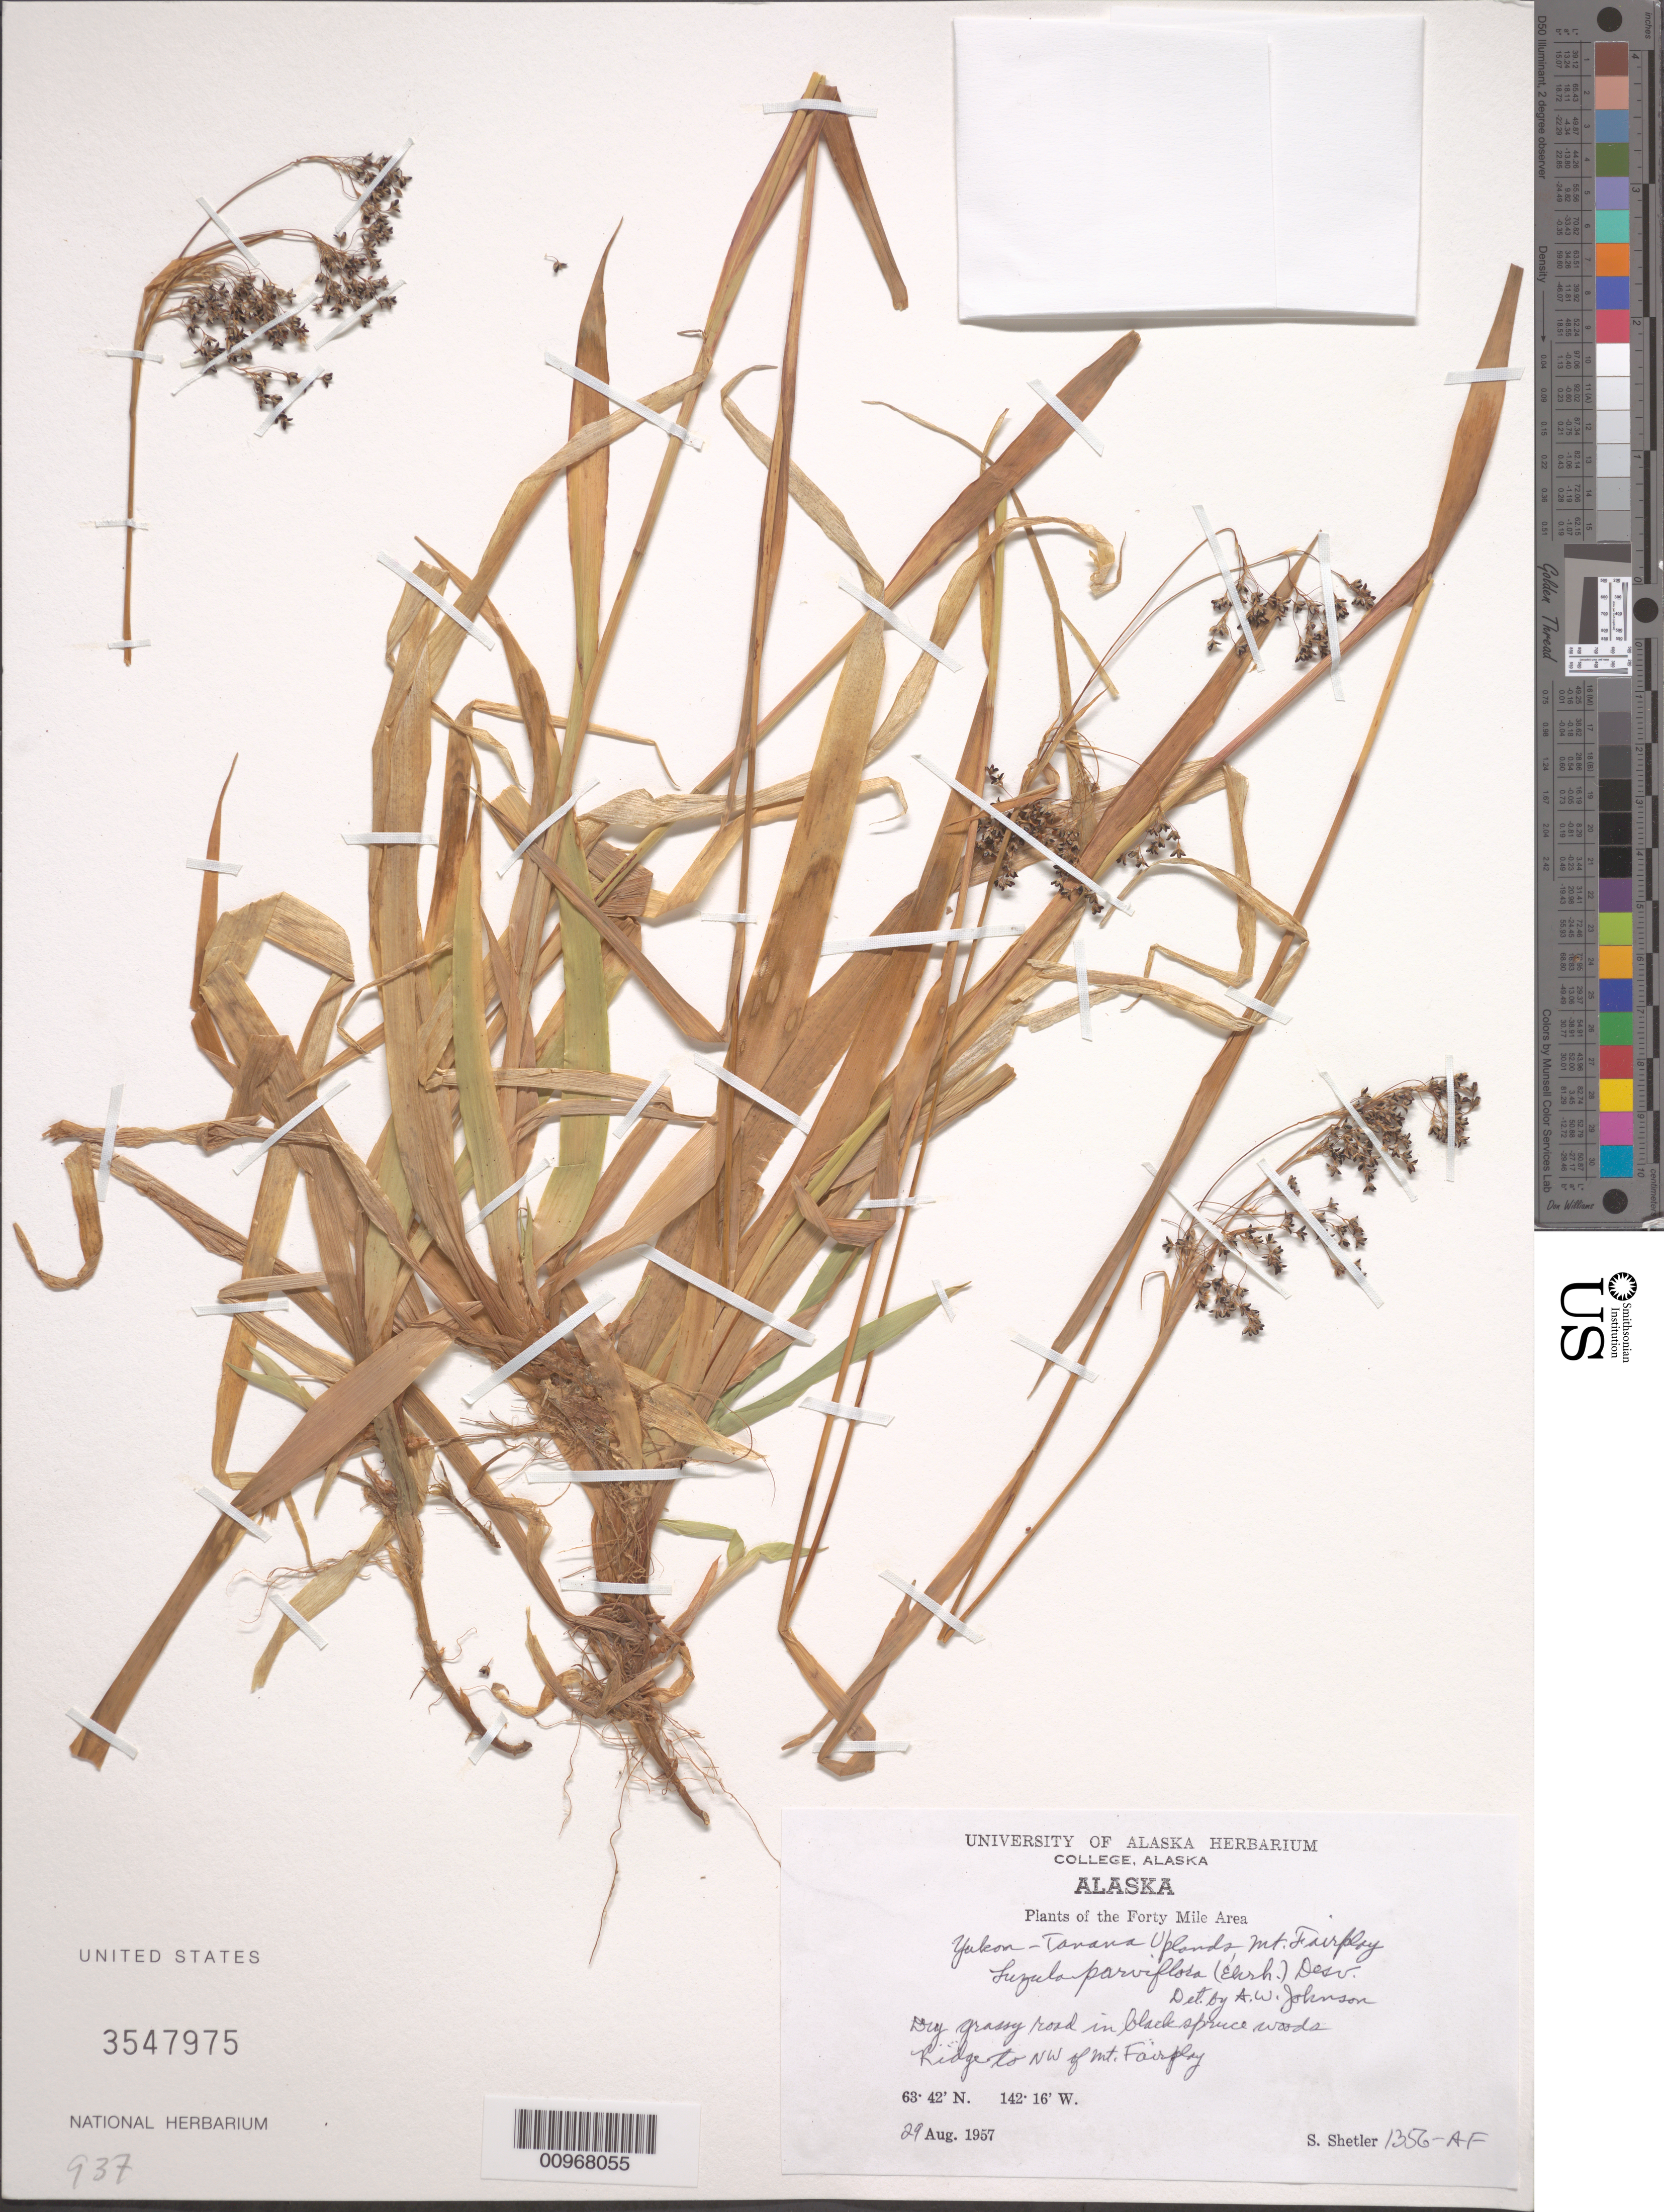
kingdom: Plantae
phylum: Tracheophyta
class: Liliopsida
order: Poales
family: Juncaceae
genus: Luzula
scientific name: Luzula parviflora subsp. parviflora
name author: (Ehrh.) Desv.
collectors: S. Shetler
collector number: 1356-AF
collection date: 1957-08-29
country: United States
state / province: Alaska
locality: The Forty Mile Area. Ridge to NW of Mt. Fairplay.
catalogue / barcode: US 3547975